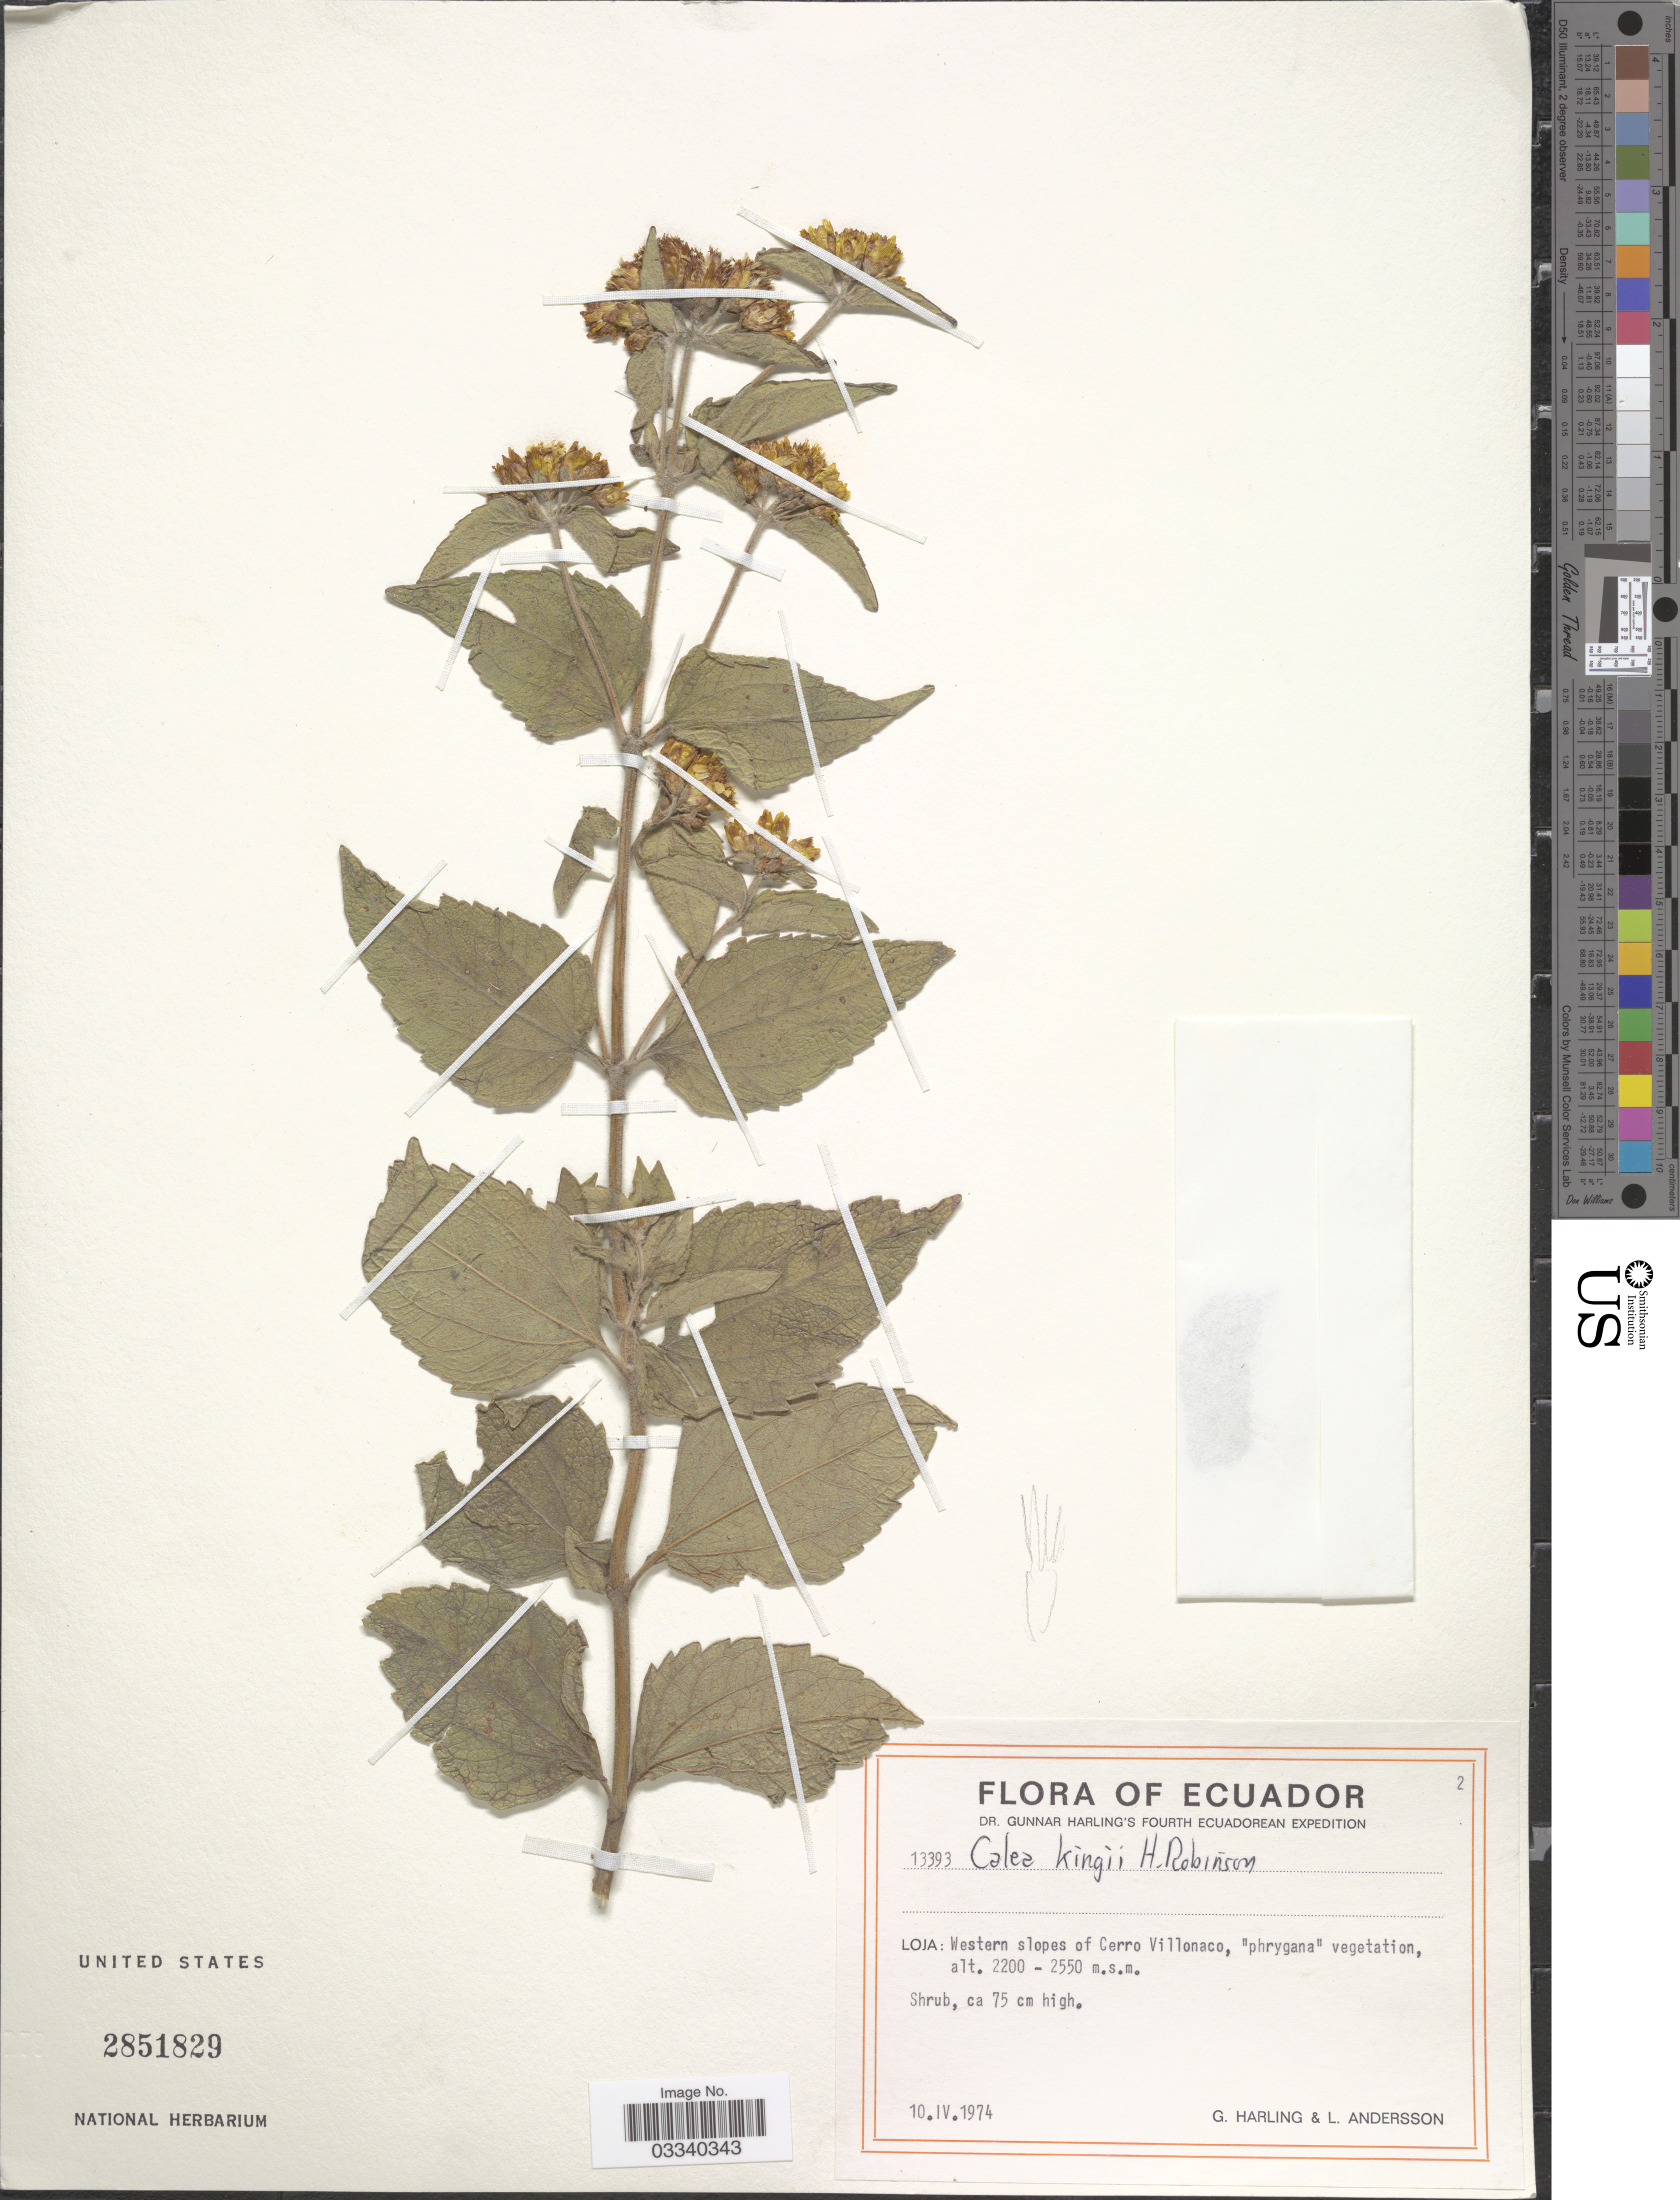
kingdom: Plantae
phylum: Tracheophyta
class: Magnoliopsida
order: Asterales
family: Asteraceae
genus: Calea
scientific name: Calea kingii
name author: H. Rob.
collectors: G. Harling & L. Andersson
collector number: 13393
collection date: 1974-04-10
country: Ecuador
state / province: Loja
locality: Western slopes of Cerro Villonaco.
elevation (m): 2200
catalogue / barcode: US 2851829